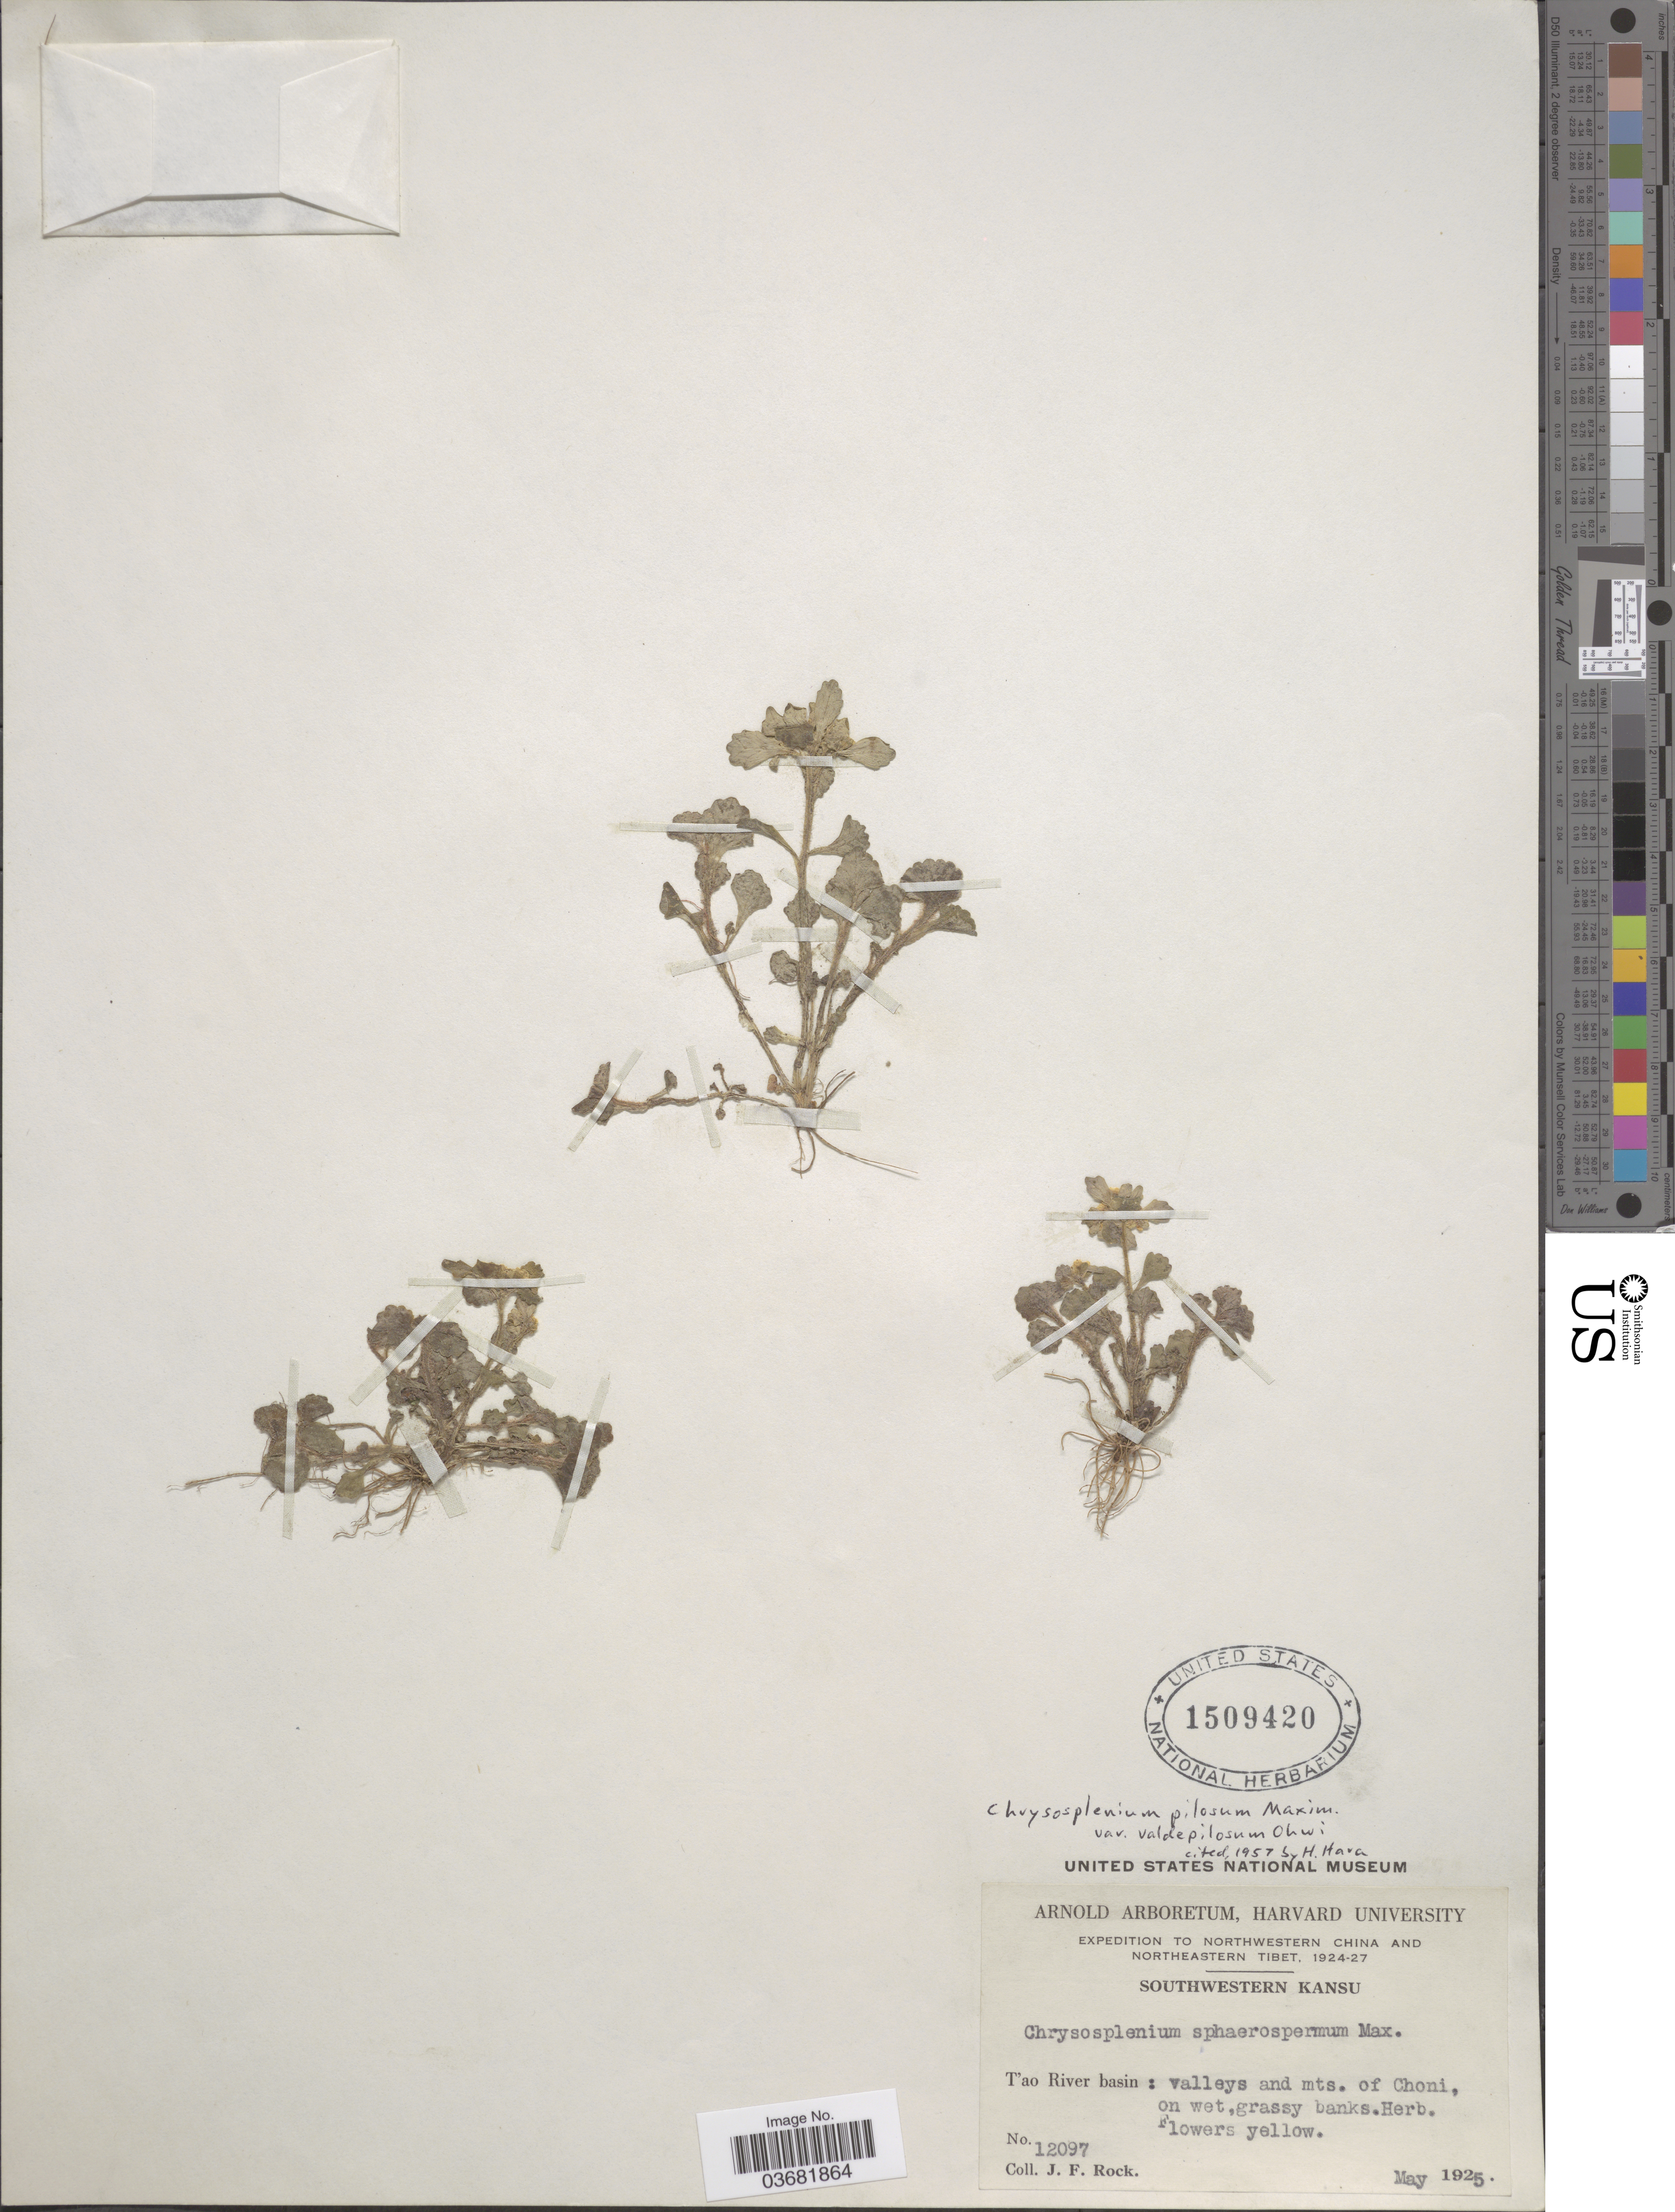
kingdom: Plantae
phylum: Tracheophyta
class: Magnoliopsida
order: Saxifragales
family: Saxifragaceae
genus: Chrysosplenium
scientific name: Chrysosplenium pilosum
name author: Maxim.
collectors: J. Rock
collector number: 12097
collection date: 1925-05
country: China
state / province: Gansu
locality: Expedition to Northwestern China and Northeastern Tibet, 1924-27. Southwestern Kansu. T'ao River basin : valleys and mts. of Choni.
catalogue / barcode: US 1509420